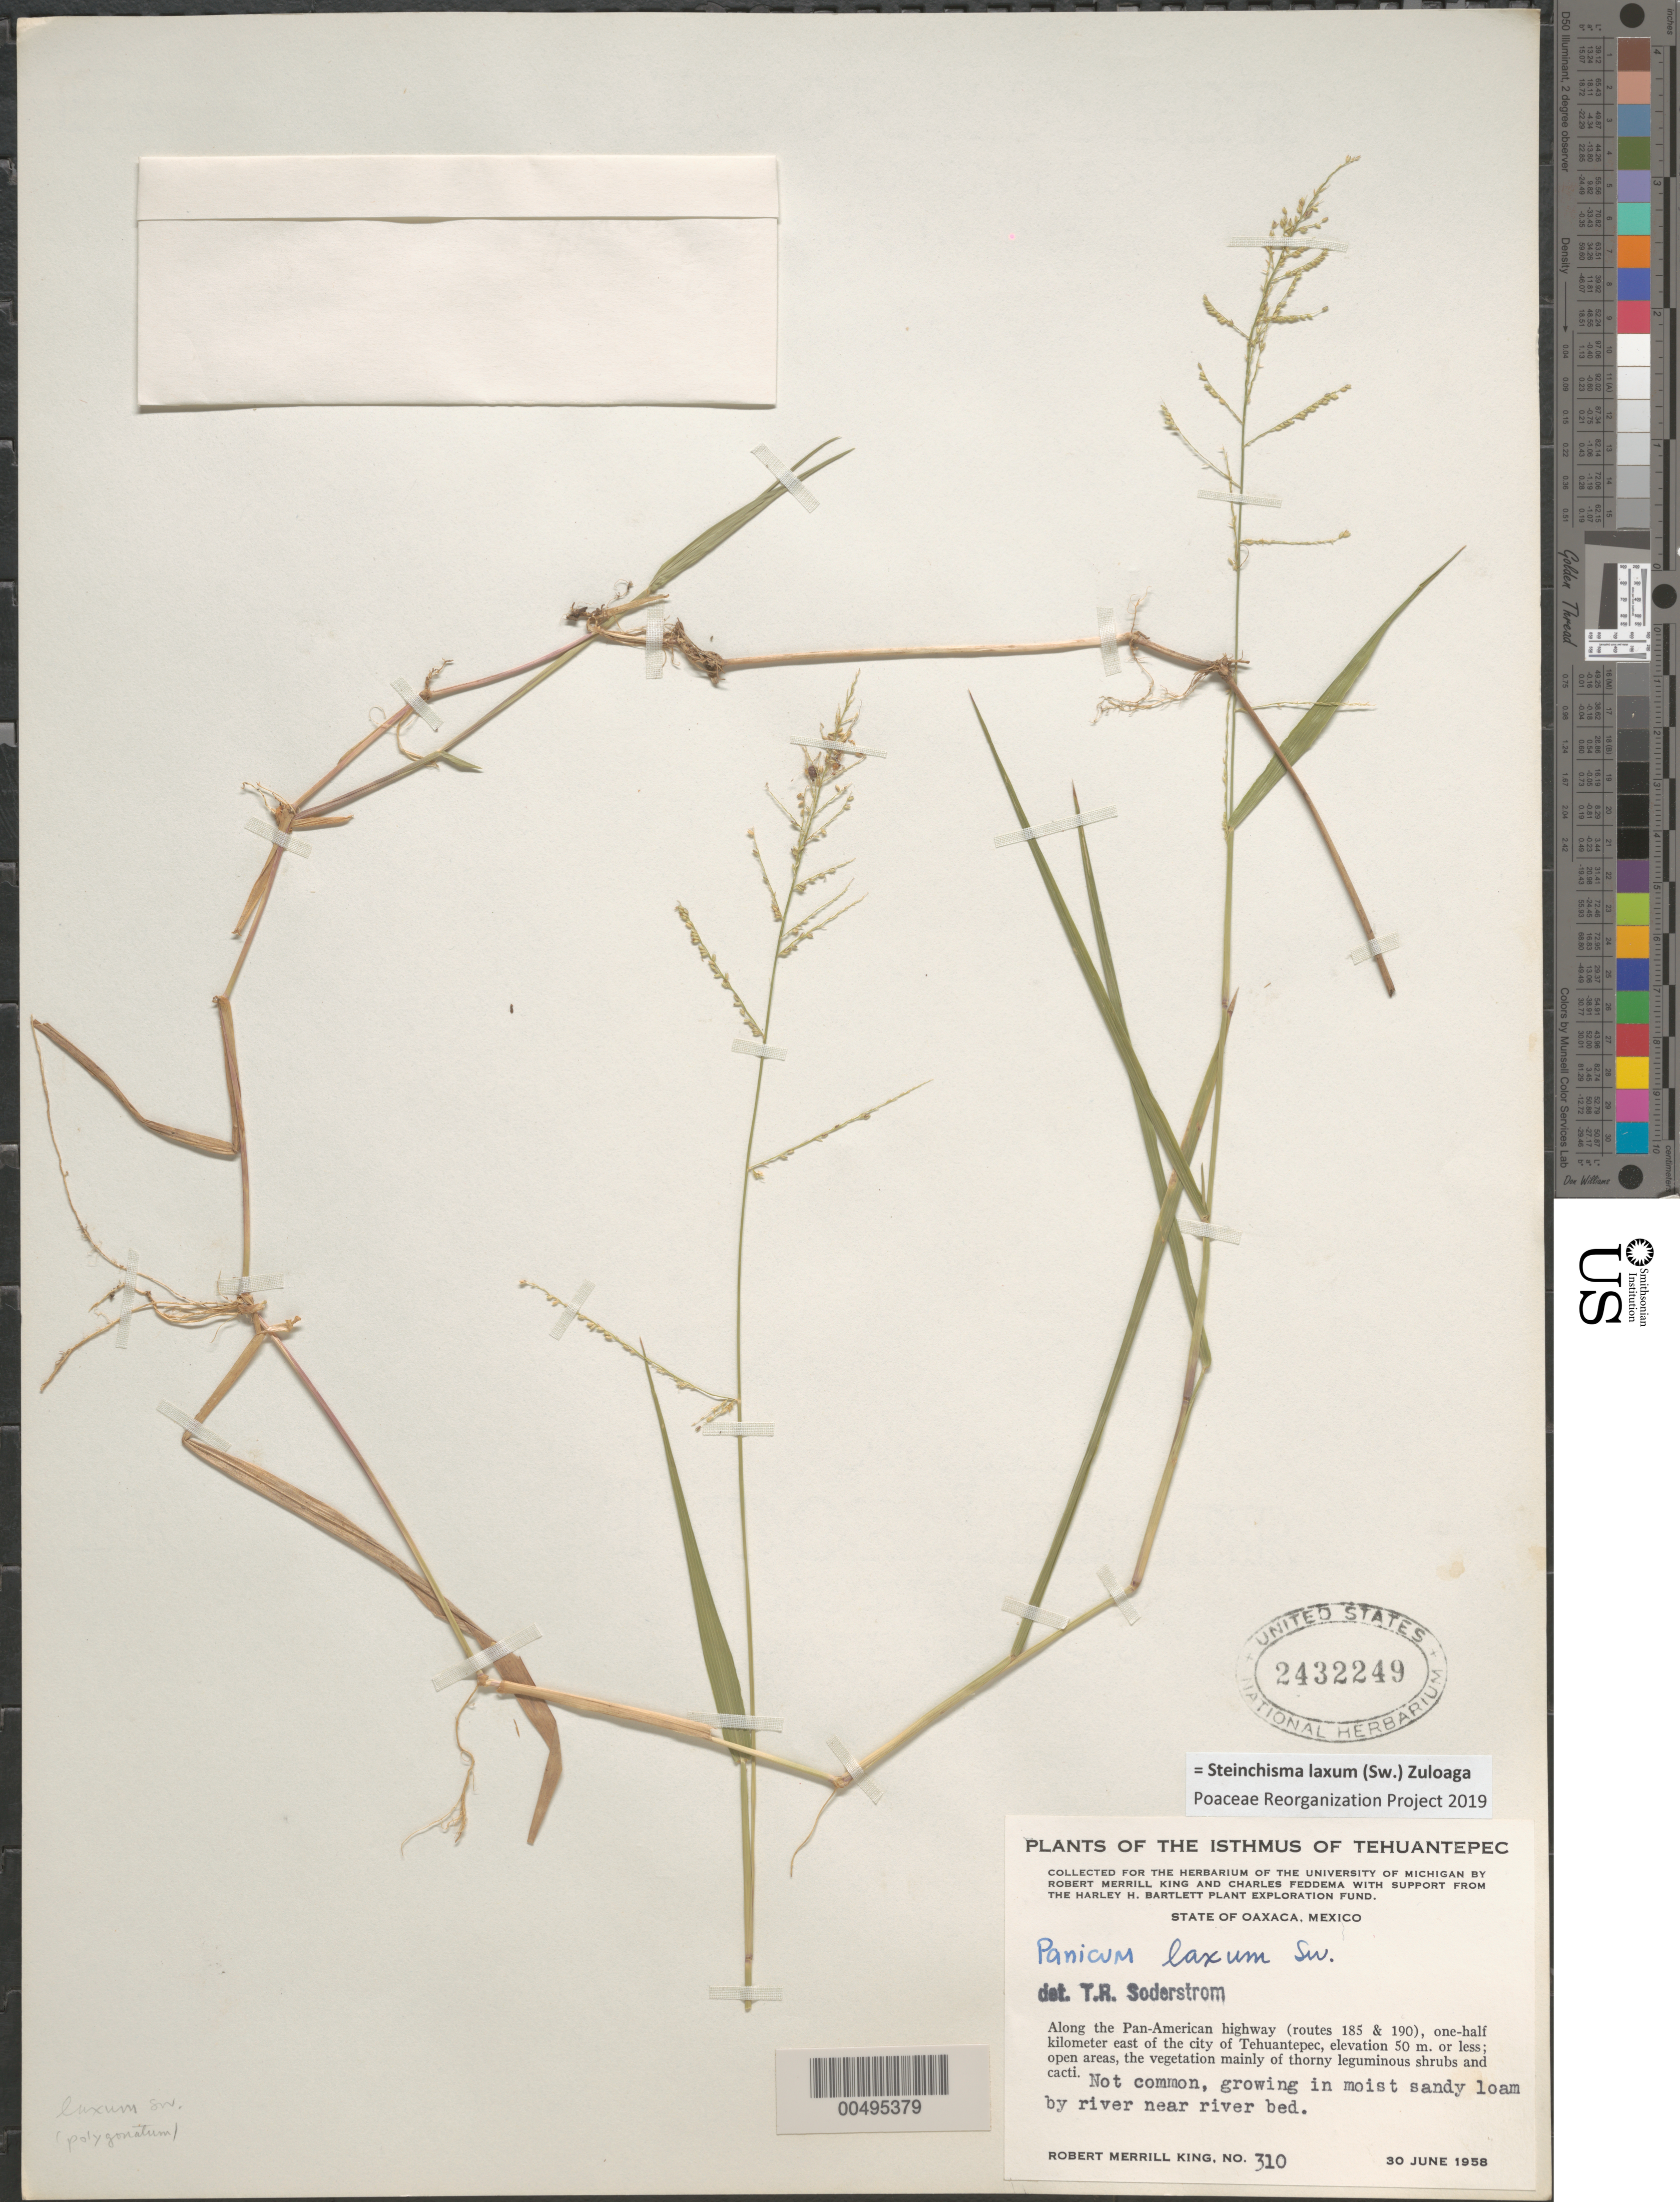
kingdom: Plantae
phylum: Tracheophyta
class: Liliopsida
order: Poales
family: Poaceae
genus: Panicum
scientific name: Panicum laxum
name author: Sw.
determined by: Soderstrom, T. R.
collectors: R. M. King & C. Feddema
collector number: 310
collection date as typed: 30 Jun 1958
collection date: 1958-06-30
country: Mexico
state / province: Oaxaca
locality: The Isthmus of Tehuantepec, along the Pan-American hwy (routes 185 & 190), 0.5 km E of the city of Tehuantepec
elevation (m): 0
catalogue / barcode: US 2432249